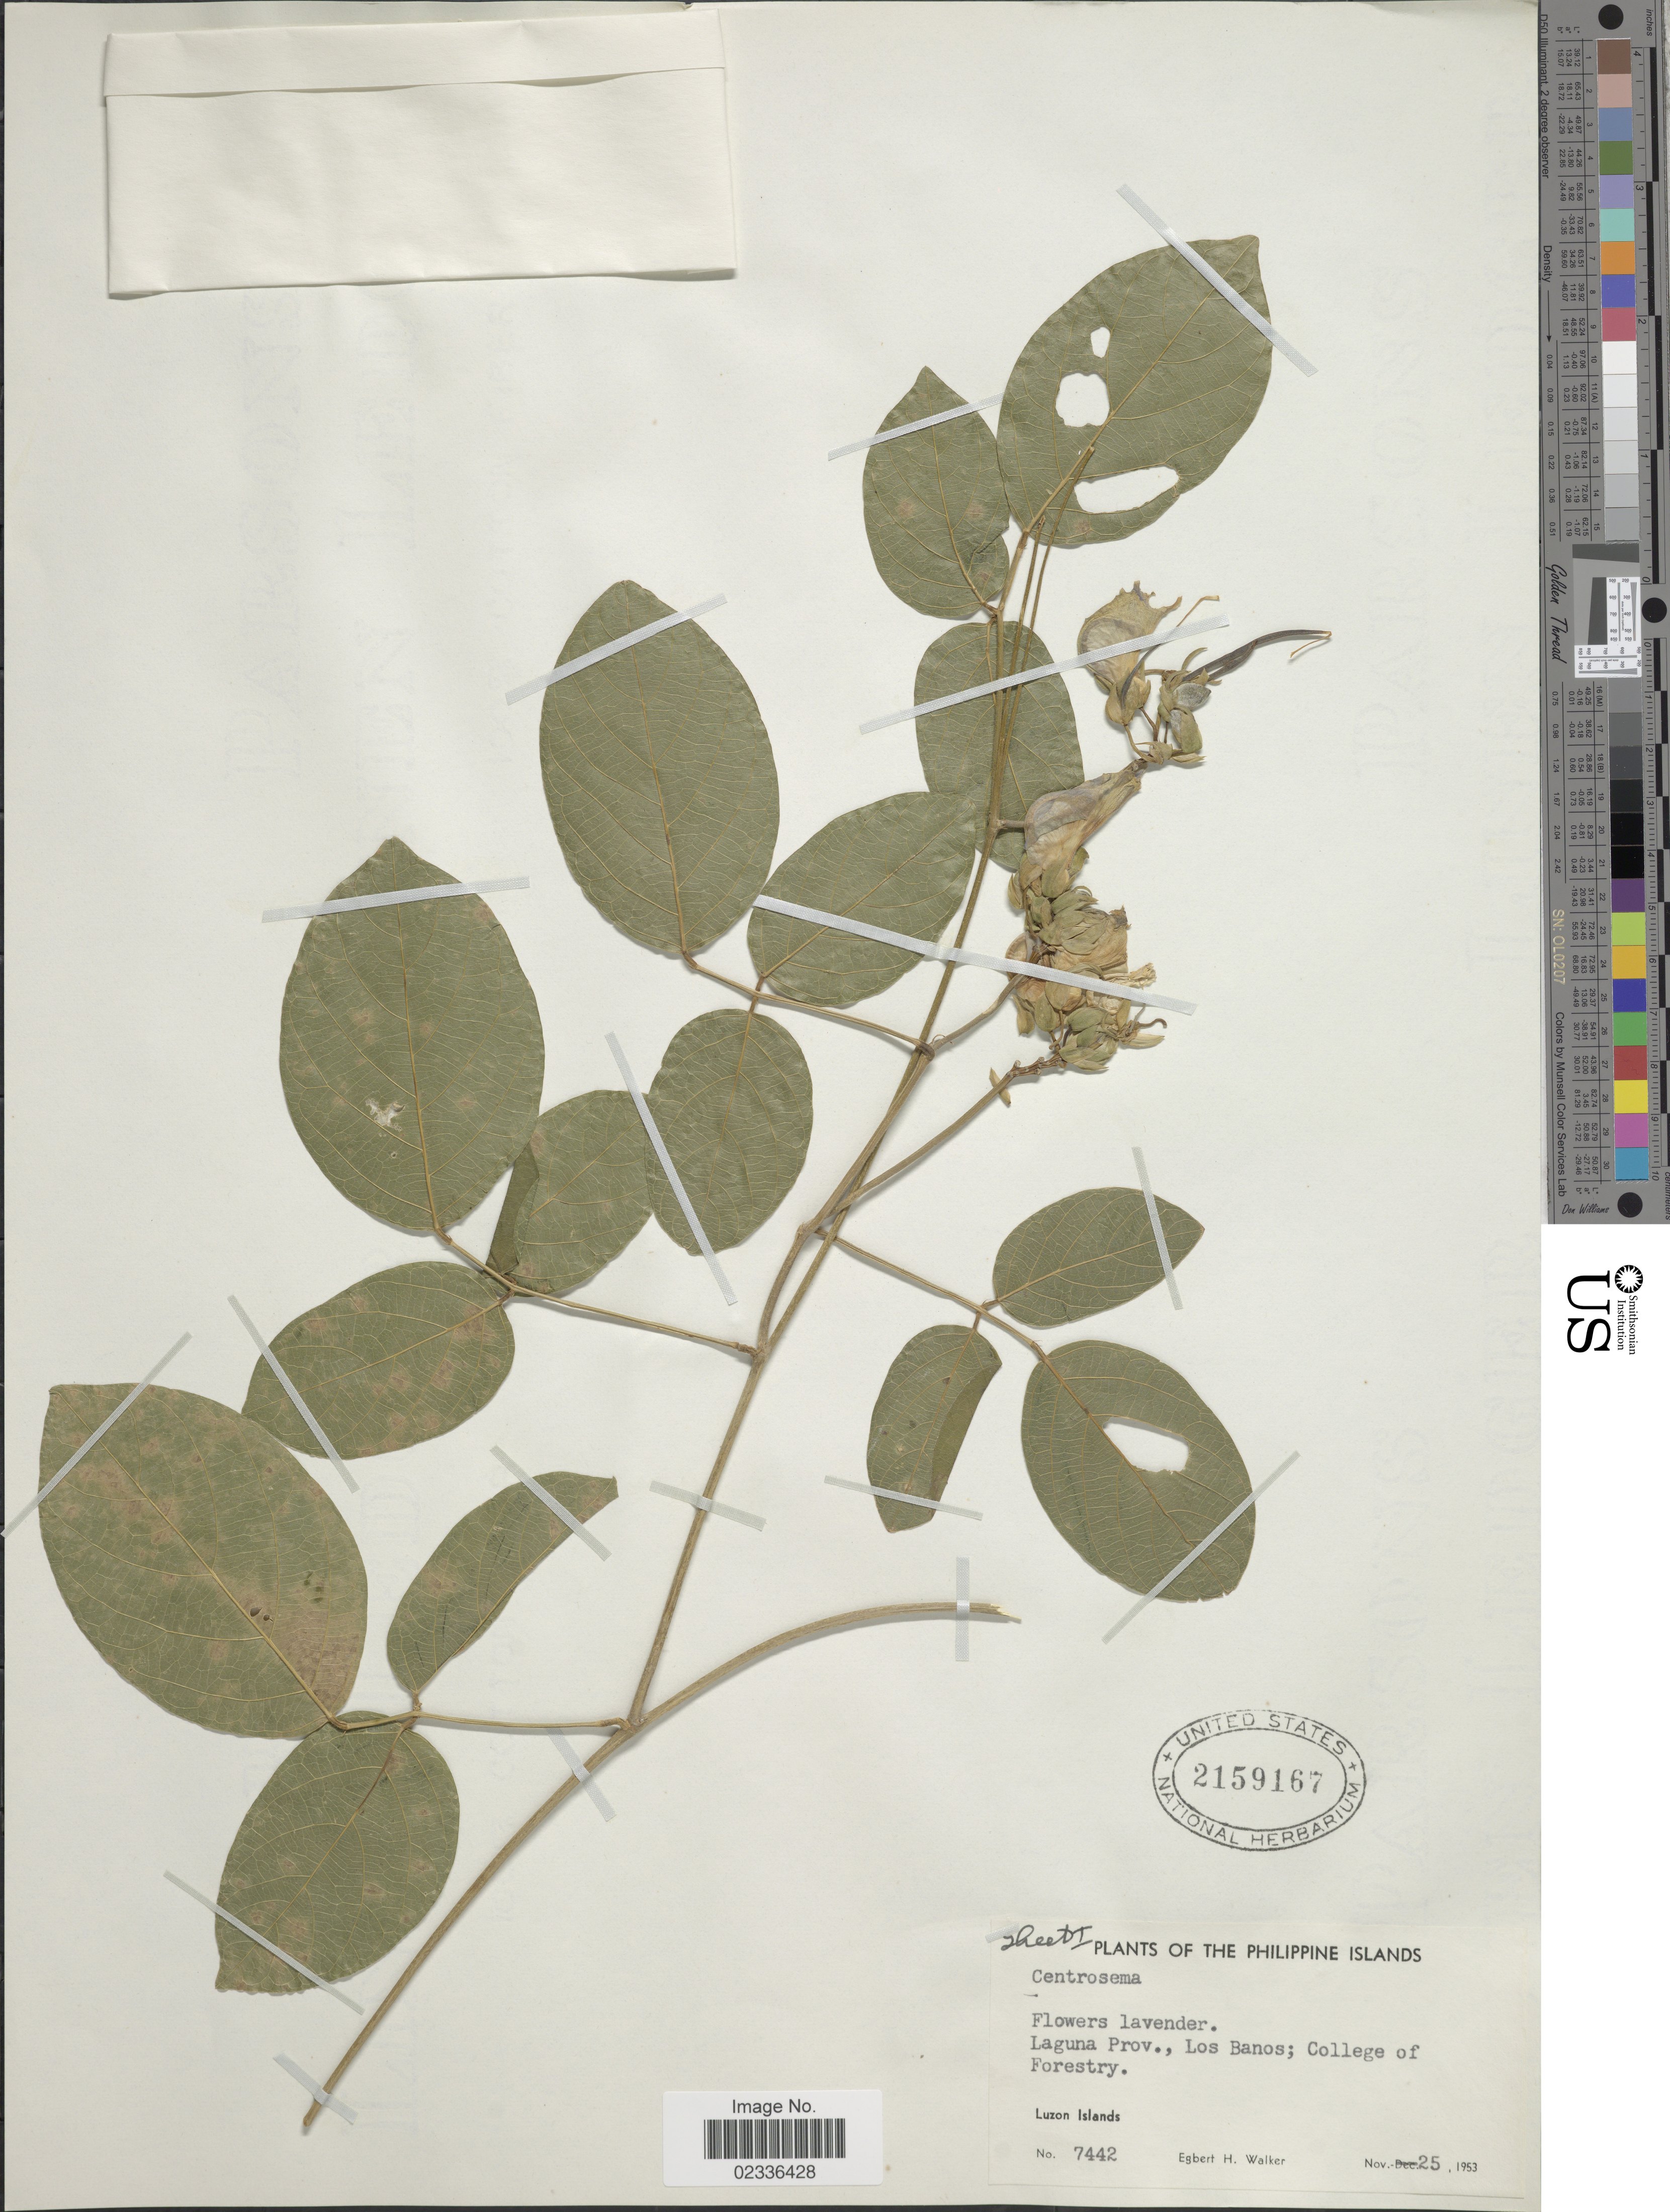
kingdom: Plantae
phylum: Tracheophyta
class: Magnoliopsida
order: Fabales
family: Fabaceae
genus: Centrosema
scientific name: Centrosema sp.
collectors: E. H. Walker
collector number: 7442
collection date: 1953-11-25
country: Philippines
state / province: Calabarzon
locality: Laguna Prov., Los Banos; College of Forestry, Luzon Islands.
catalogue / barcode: US 2159167